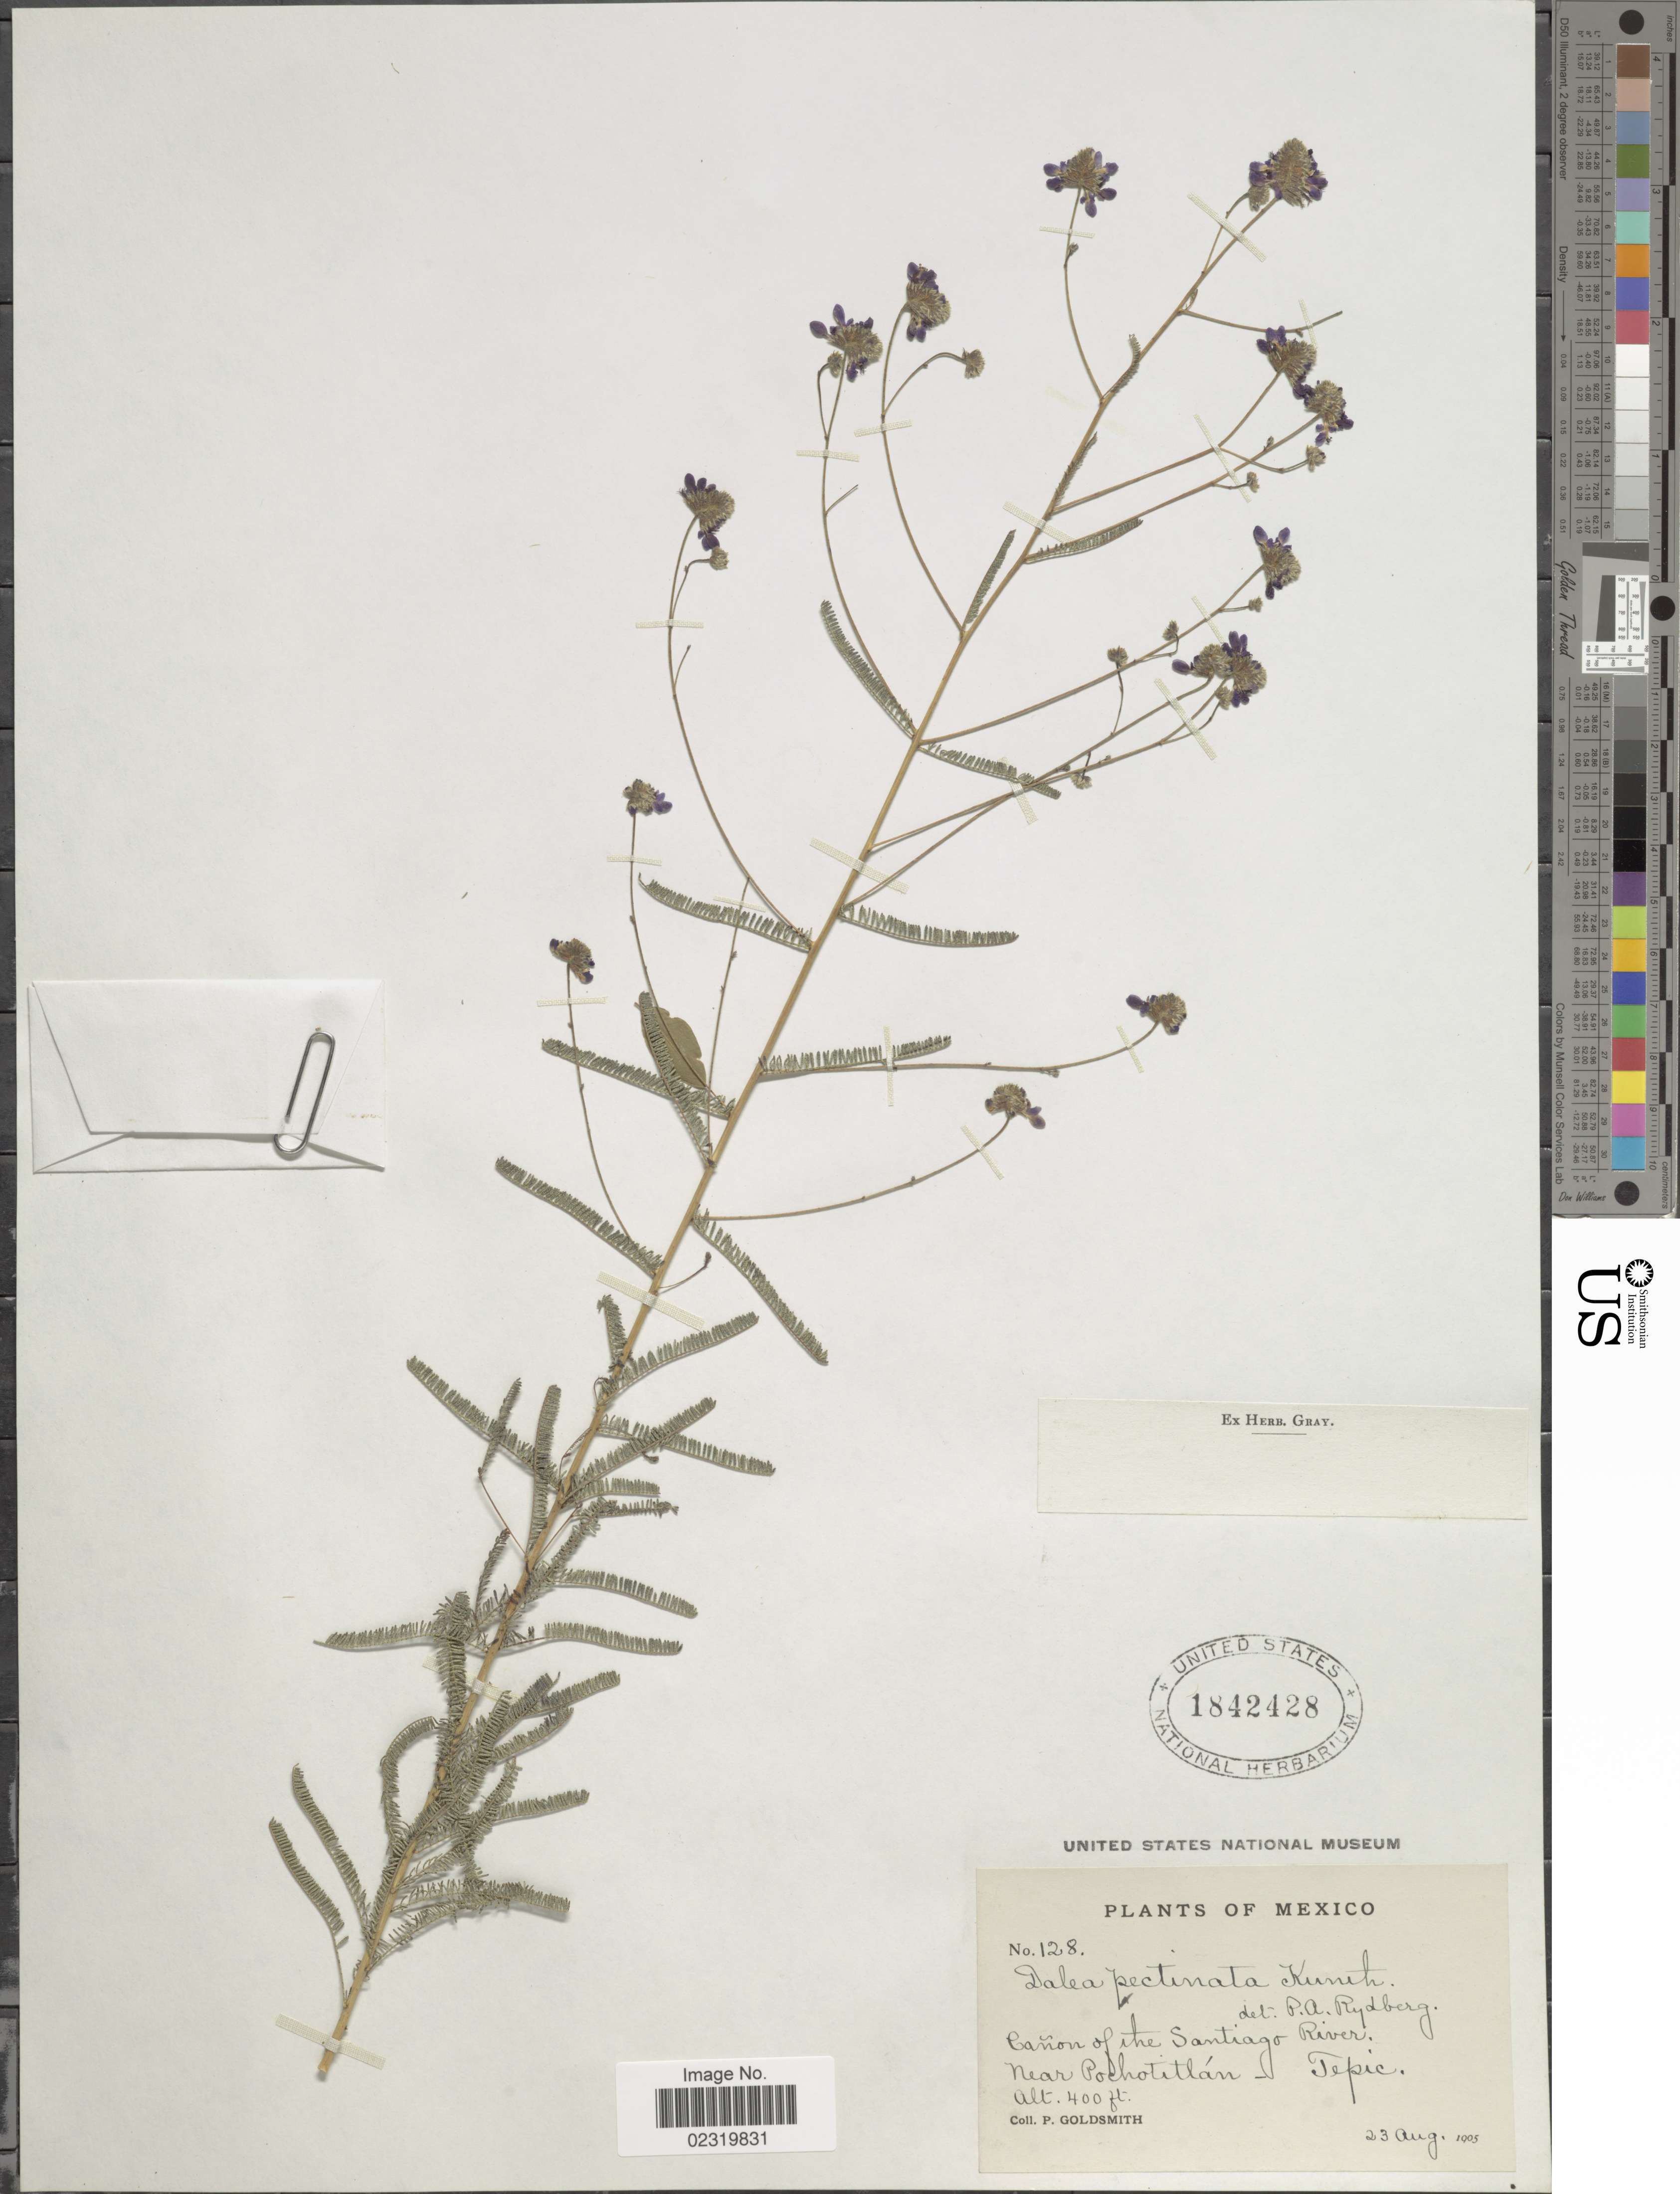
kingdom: Plantae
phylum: Tracheophyta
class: Magnoliopsida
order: Fabales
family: Fabaceae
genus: Dalea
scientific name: Dalea pectinata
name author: Kunth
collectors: P. Goldsmith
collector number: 128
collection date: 1905-08-23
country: Mexico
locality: Cañon of the Santiago River. Near Pochotitlán - Tepic.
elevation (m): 122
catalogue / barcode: US 1842428